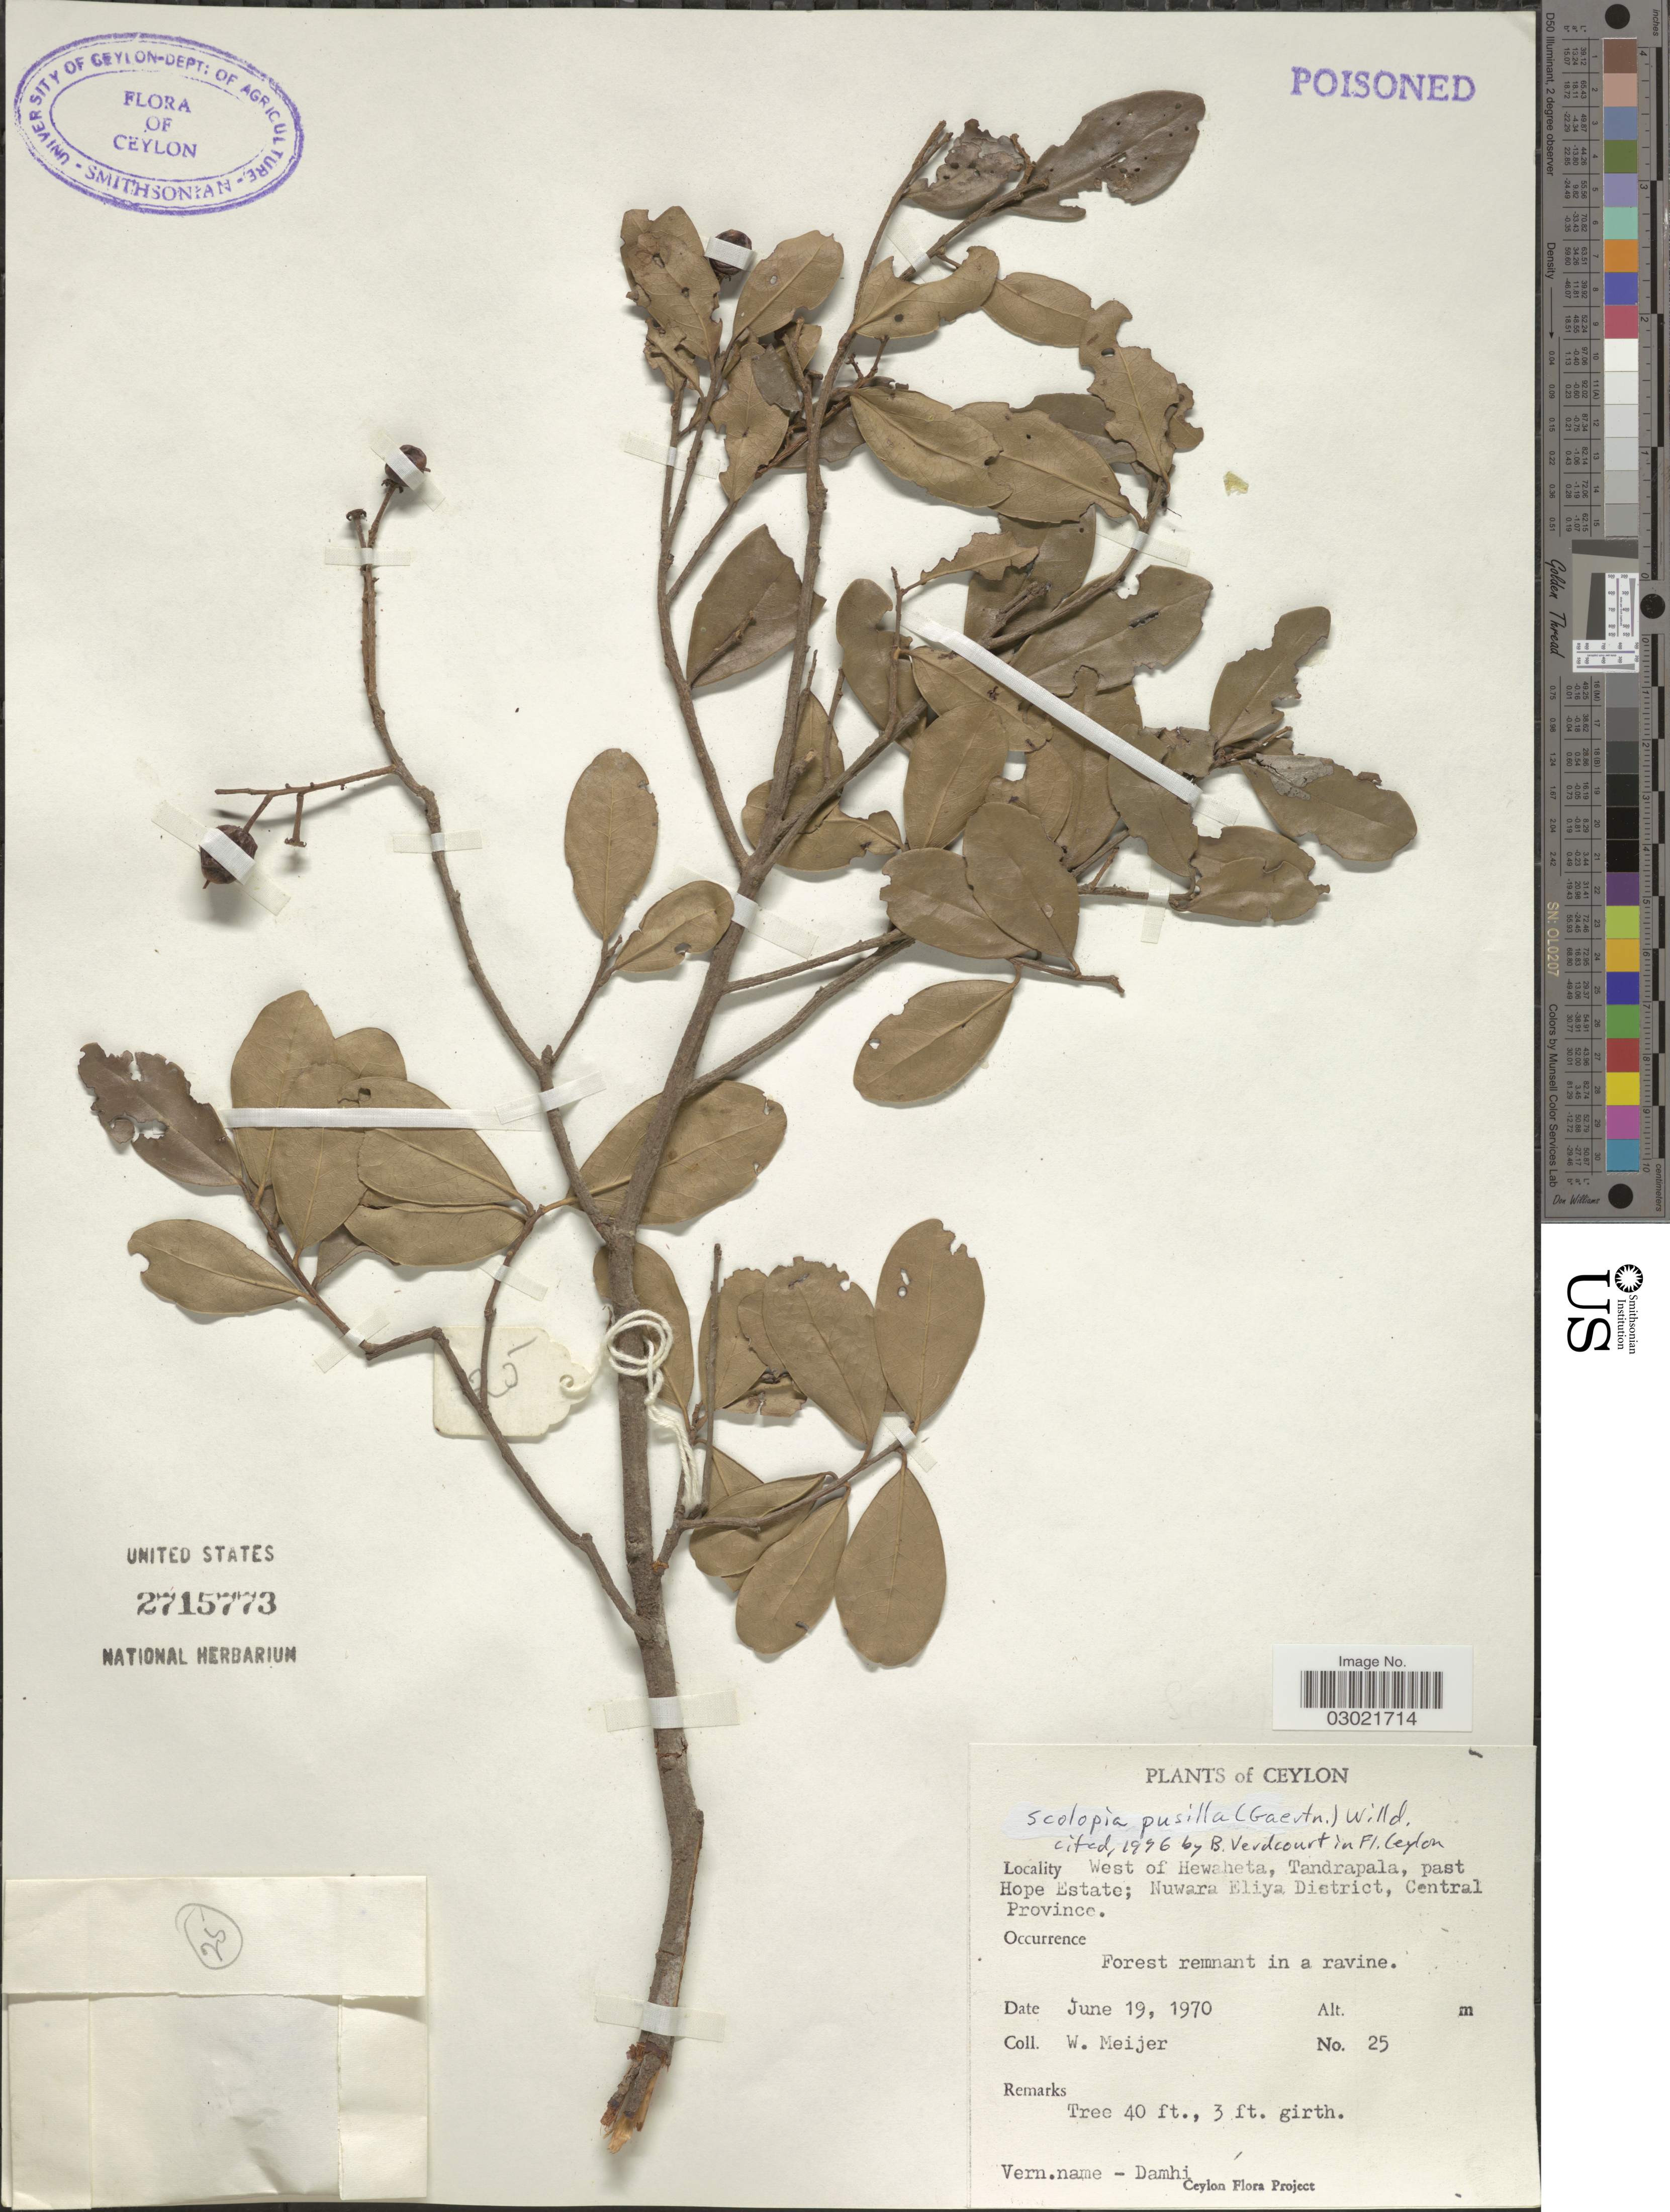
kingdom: Plantae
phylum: Tracheophyta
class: Magnoliopsida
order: Malpighiales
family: Salicaceae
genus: Scolopia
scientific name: Scolopia pusilla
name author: (Gaertn.) Willd.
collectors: W. Meijer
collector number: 25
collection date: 1970-06-19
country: Sri Lanka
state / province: Central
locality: Ceylon. West of Hewaheta, Tandrapala, past Hope Estate; Nuwara Eliya District.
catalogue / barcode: US 2715773